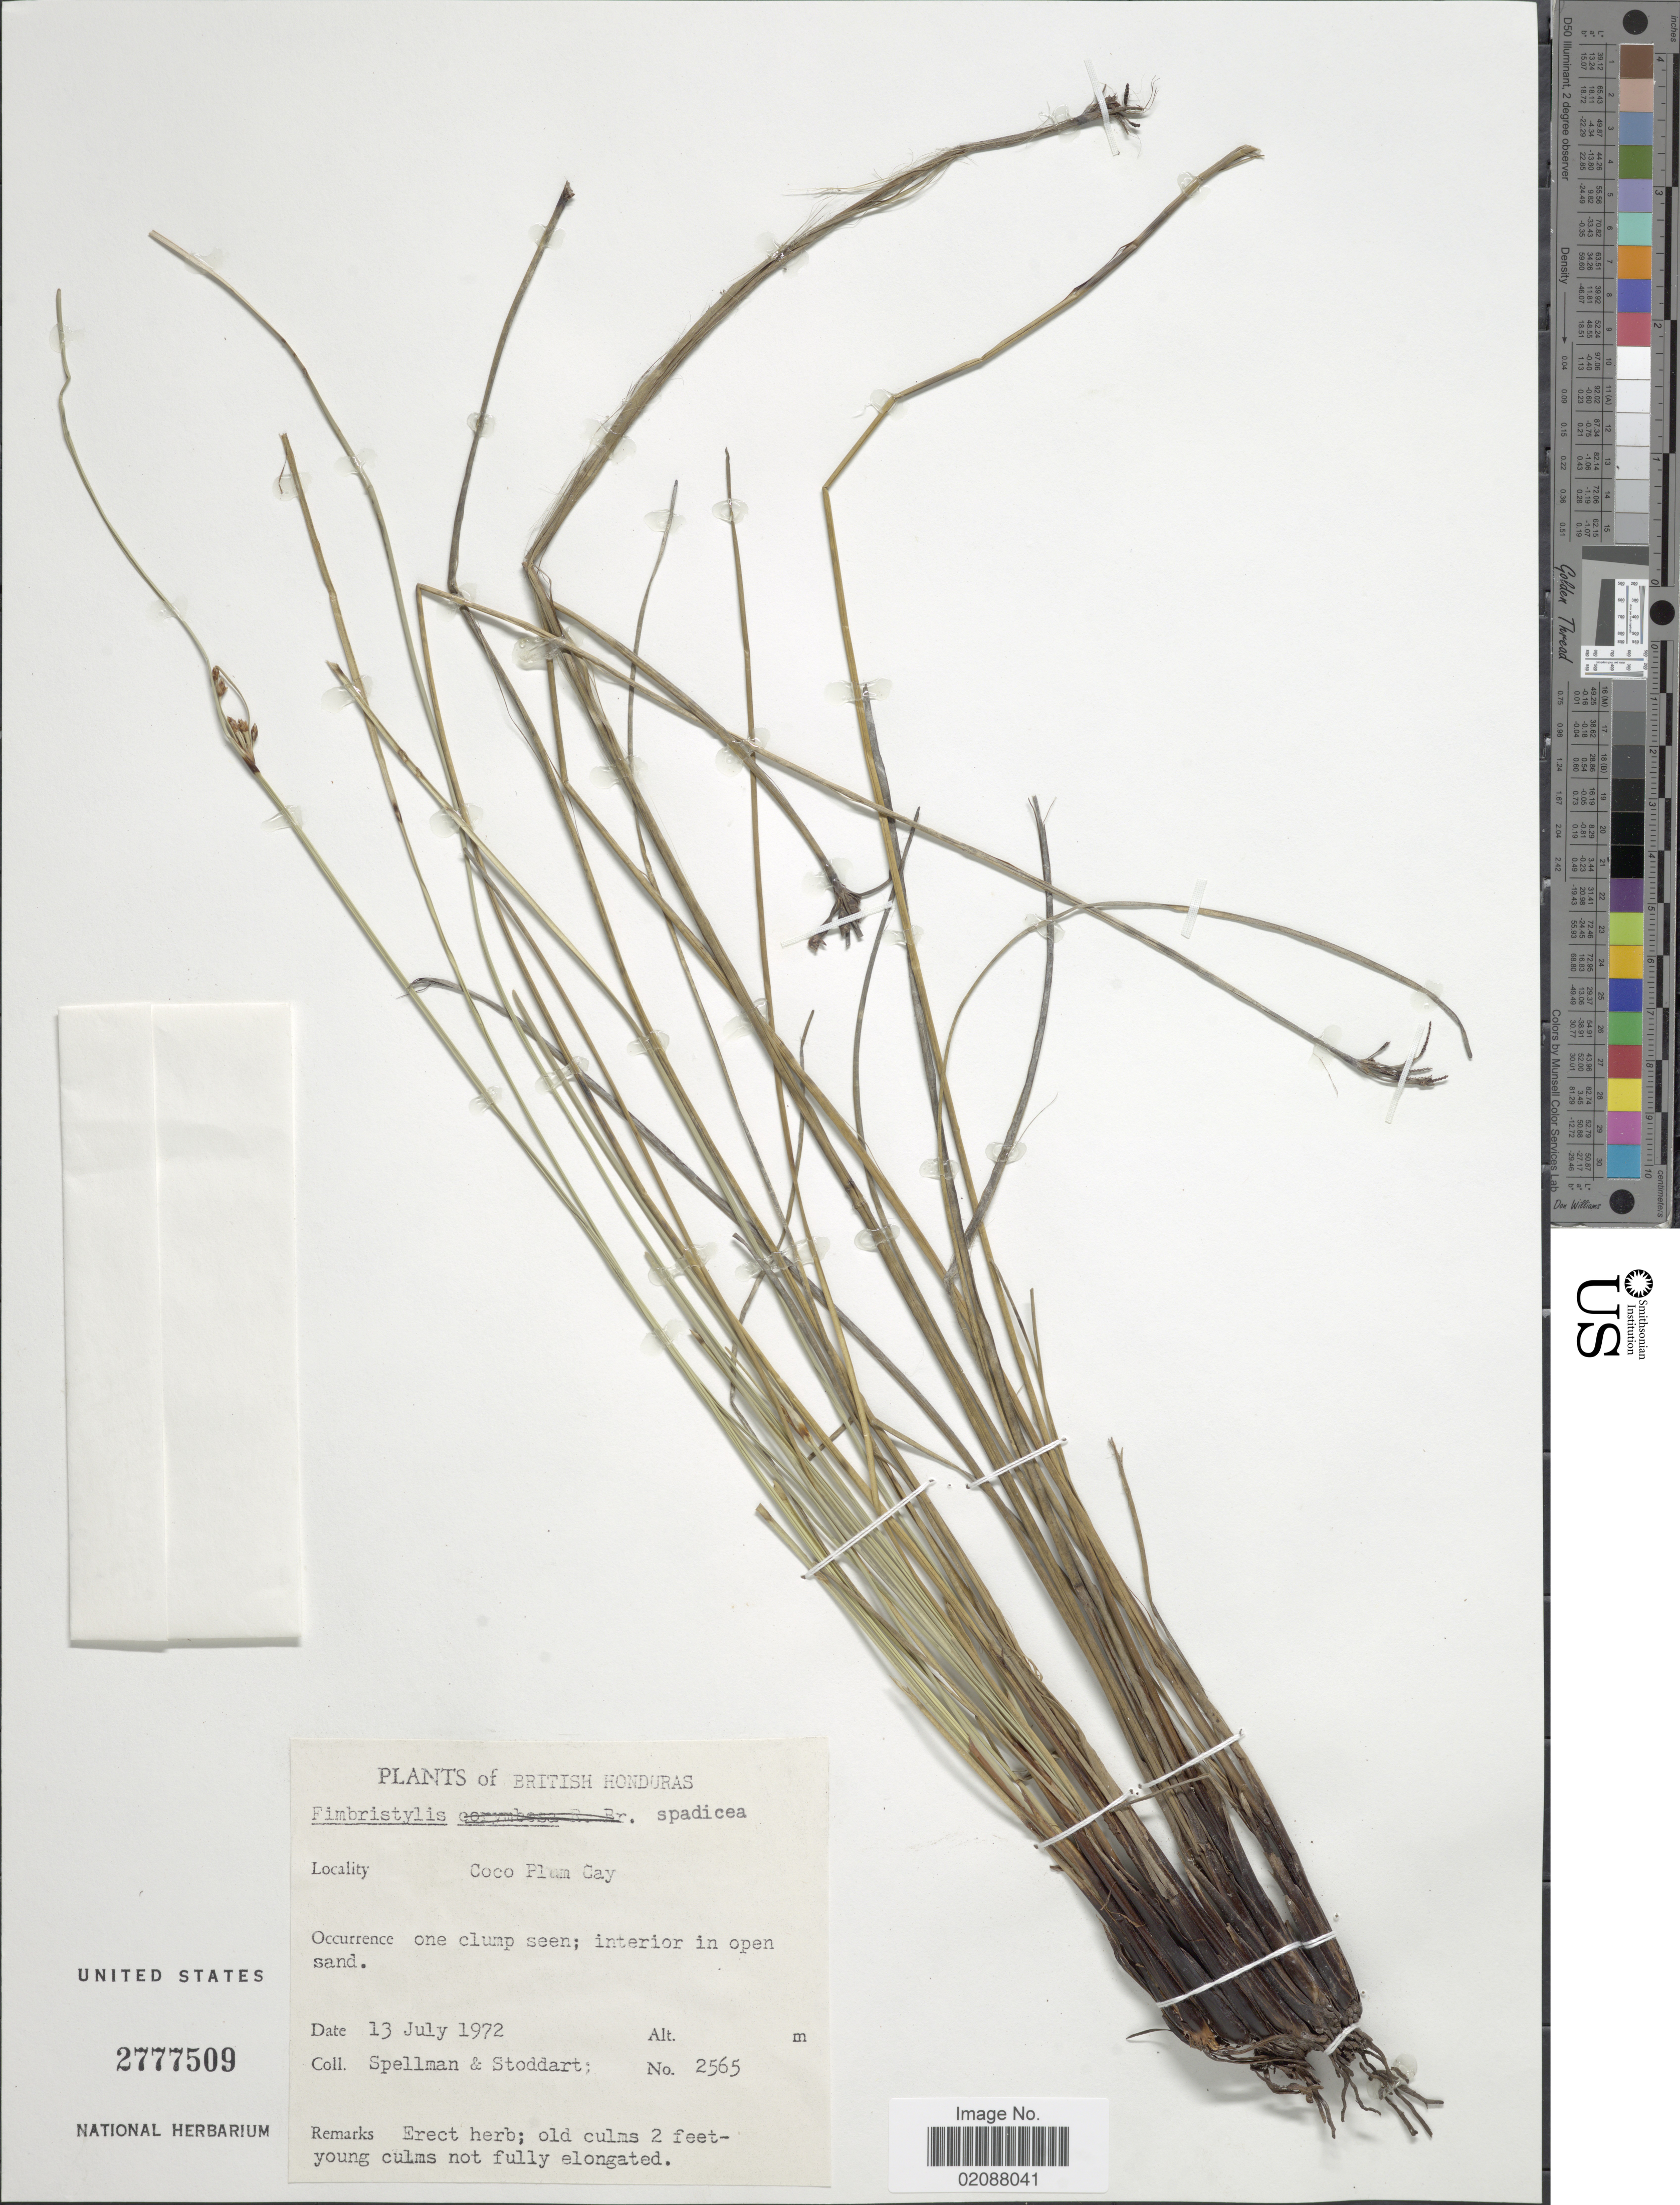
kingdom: Plantae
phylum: Tracheophyta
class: Liliopsida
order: Poales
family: Cyperaceae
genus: Fimbristylis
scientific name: Fimbristylis spadicea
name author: (L.) Vahl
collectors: Spellman, -- & -. Stoddart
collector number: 2565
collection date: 1972-07-13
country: Belize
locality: British Honduras, Coco Palm Cay, one clump seen, interior in open sand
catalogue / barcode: US 277509